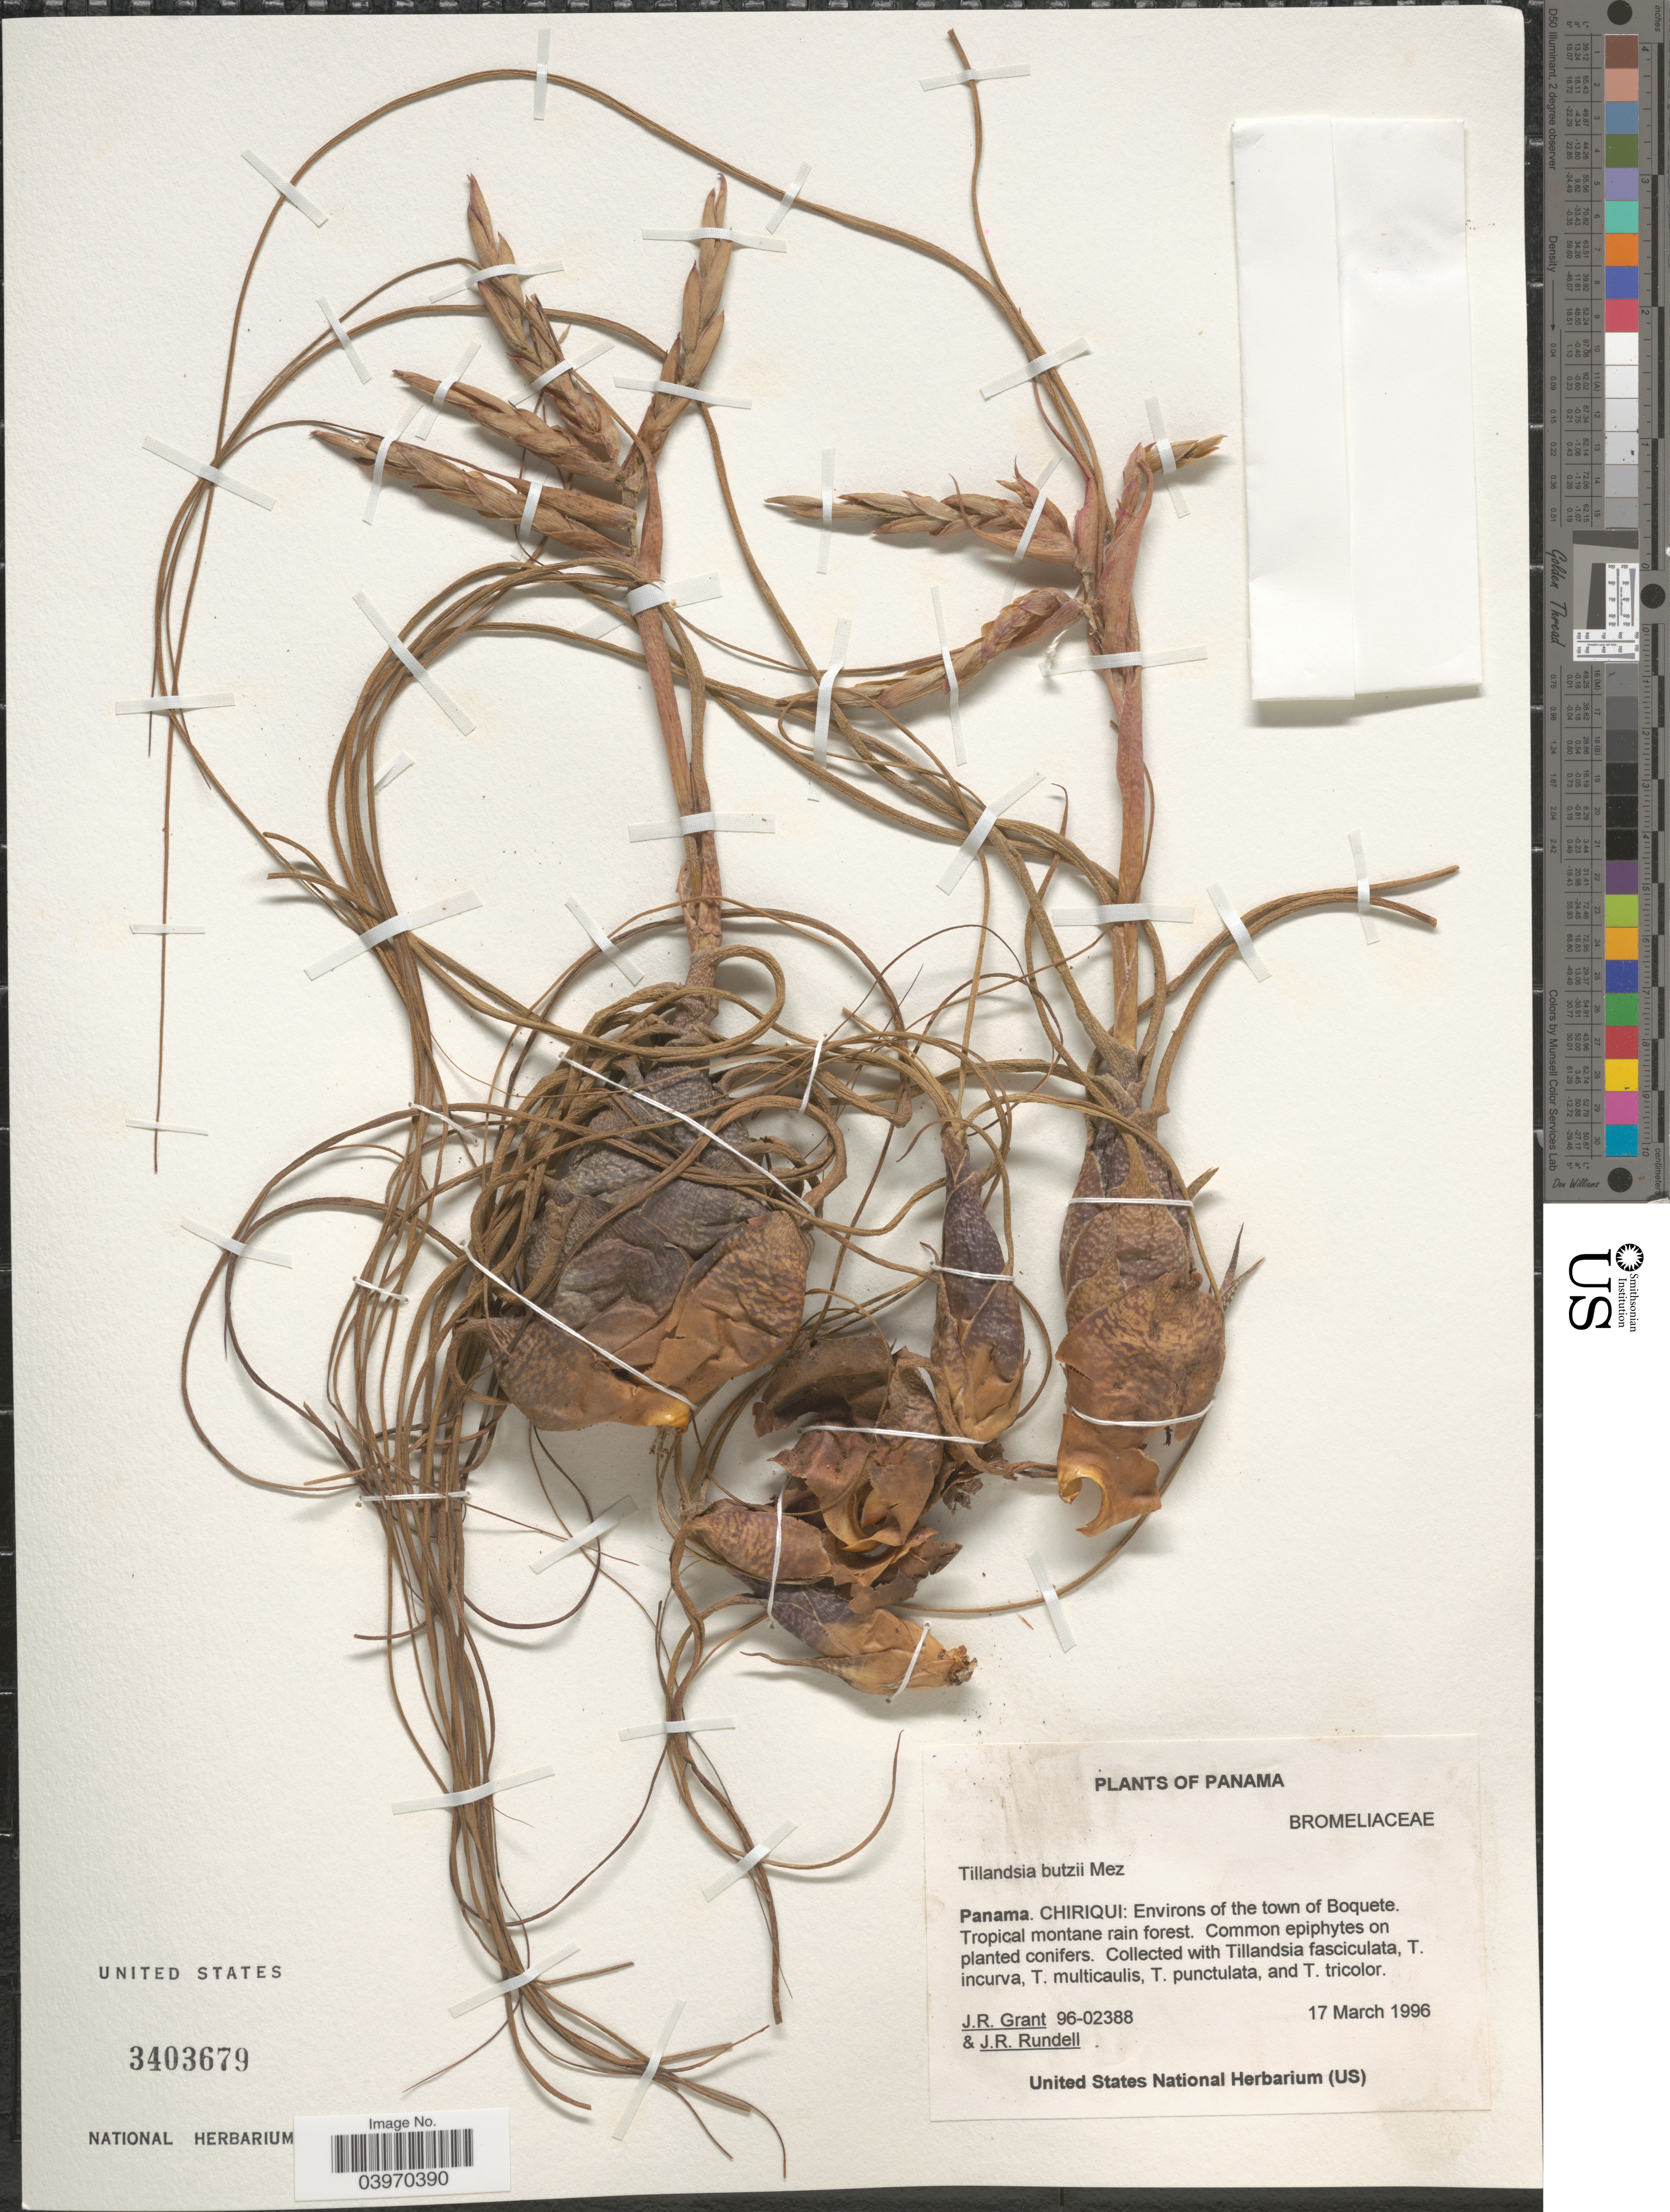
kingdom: Plantae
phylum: Tracheophyta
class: Liliopsida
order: Poales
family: Bromeliaceae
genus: Tillandsia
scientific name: Tillandsia butzii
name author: Mez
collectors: J. Grant & J. R. Rundell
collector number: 96-02388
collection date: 1996-03-17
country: Panama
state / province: Chiriqui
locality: Environs of the town of Boquete. Tropical Montane rain forest.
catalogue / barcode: US 3403679